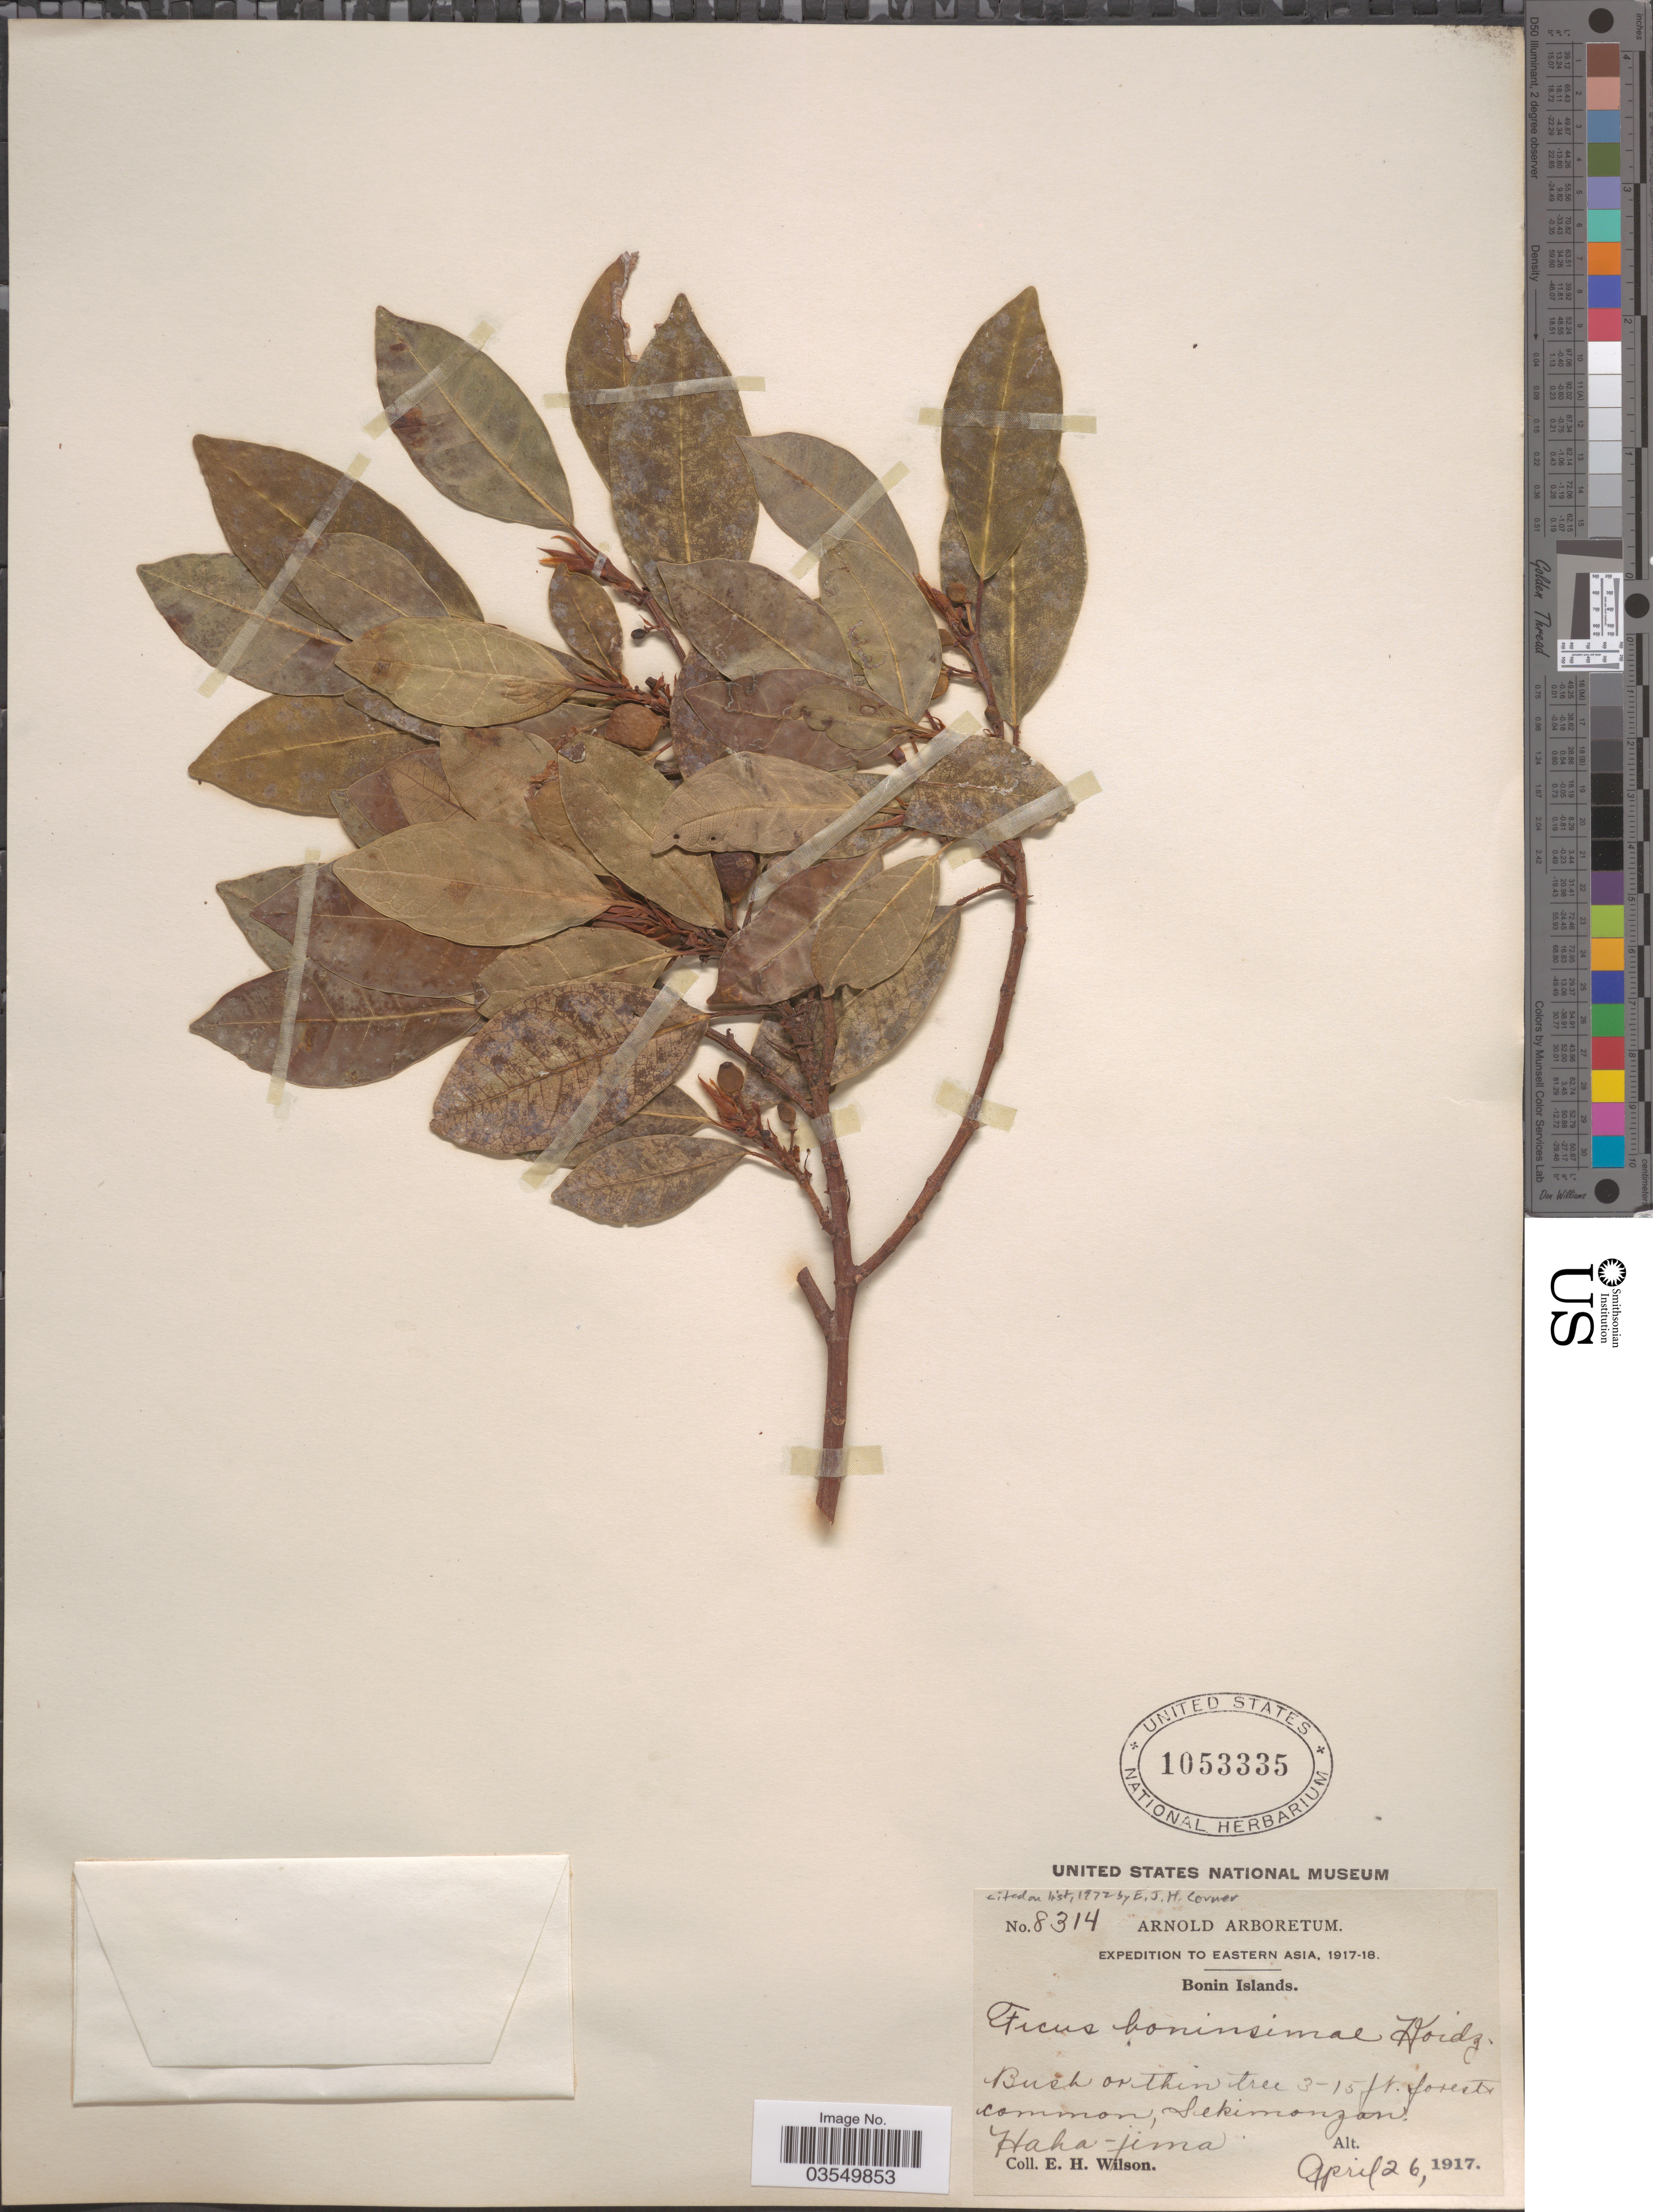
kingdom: Plantae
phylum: Tracheophyta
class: Magnoliopsida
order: Rosales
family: Moraceae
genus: Ficus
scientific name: Ficus boninsimae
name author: Koidz.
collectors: E. Wilson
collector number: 8314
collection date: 1917-04-26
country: Japan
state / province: Tokyo, Federal City of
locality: Eastern Asia. Bonin Islands. Sekimonzon. Haka-jima.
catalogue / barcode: US 1053335